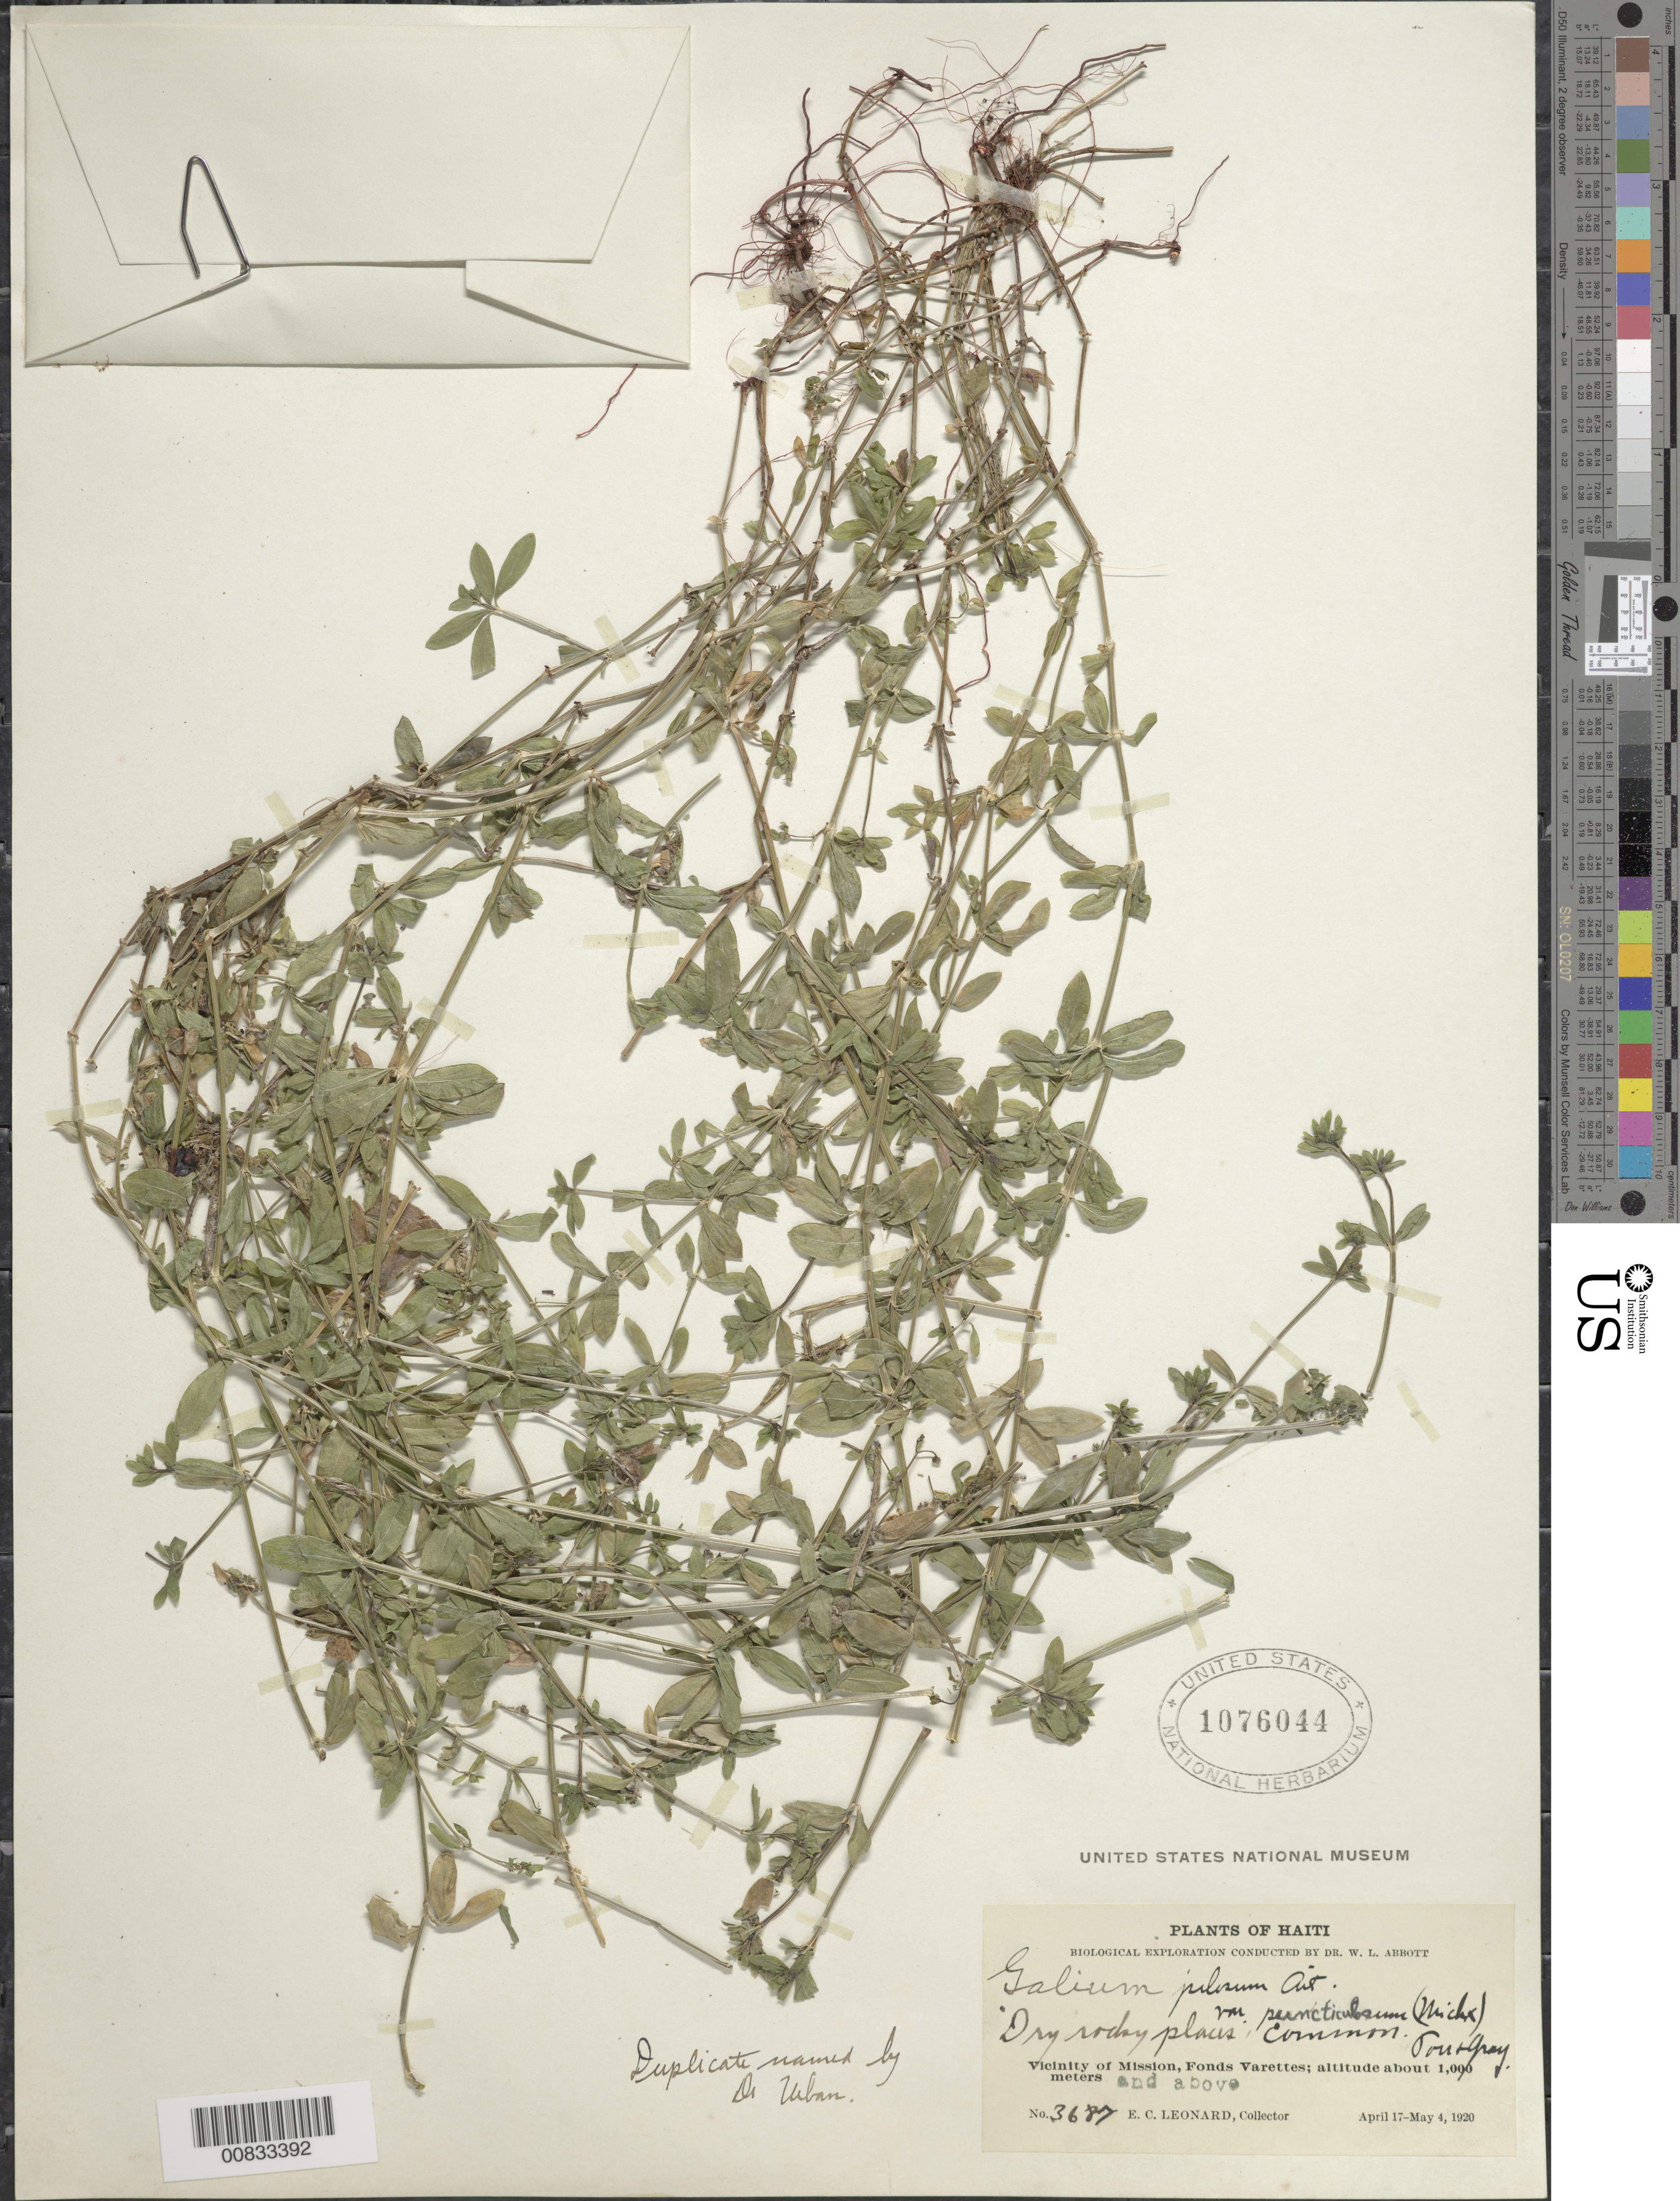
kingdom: Plantae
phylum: Tracheophyta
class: Magnoliopsida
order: Gentianales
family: Rubiaceae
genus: Galium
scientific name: Galium pilosum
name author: Aiton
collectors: E. C. Leonard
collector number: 3687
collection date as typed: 17 Apr 1920 to 04 May 1920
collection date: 1920-04-17/1920-05-04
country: Haiti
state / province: Ouest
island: Hispaniola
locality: Vicinity of Mission, Fond Verrettes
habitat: Dry rocky places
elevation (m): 1000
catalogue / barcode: US 1076044